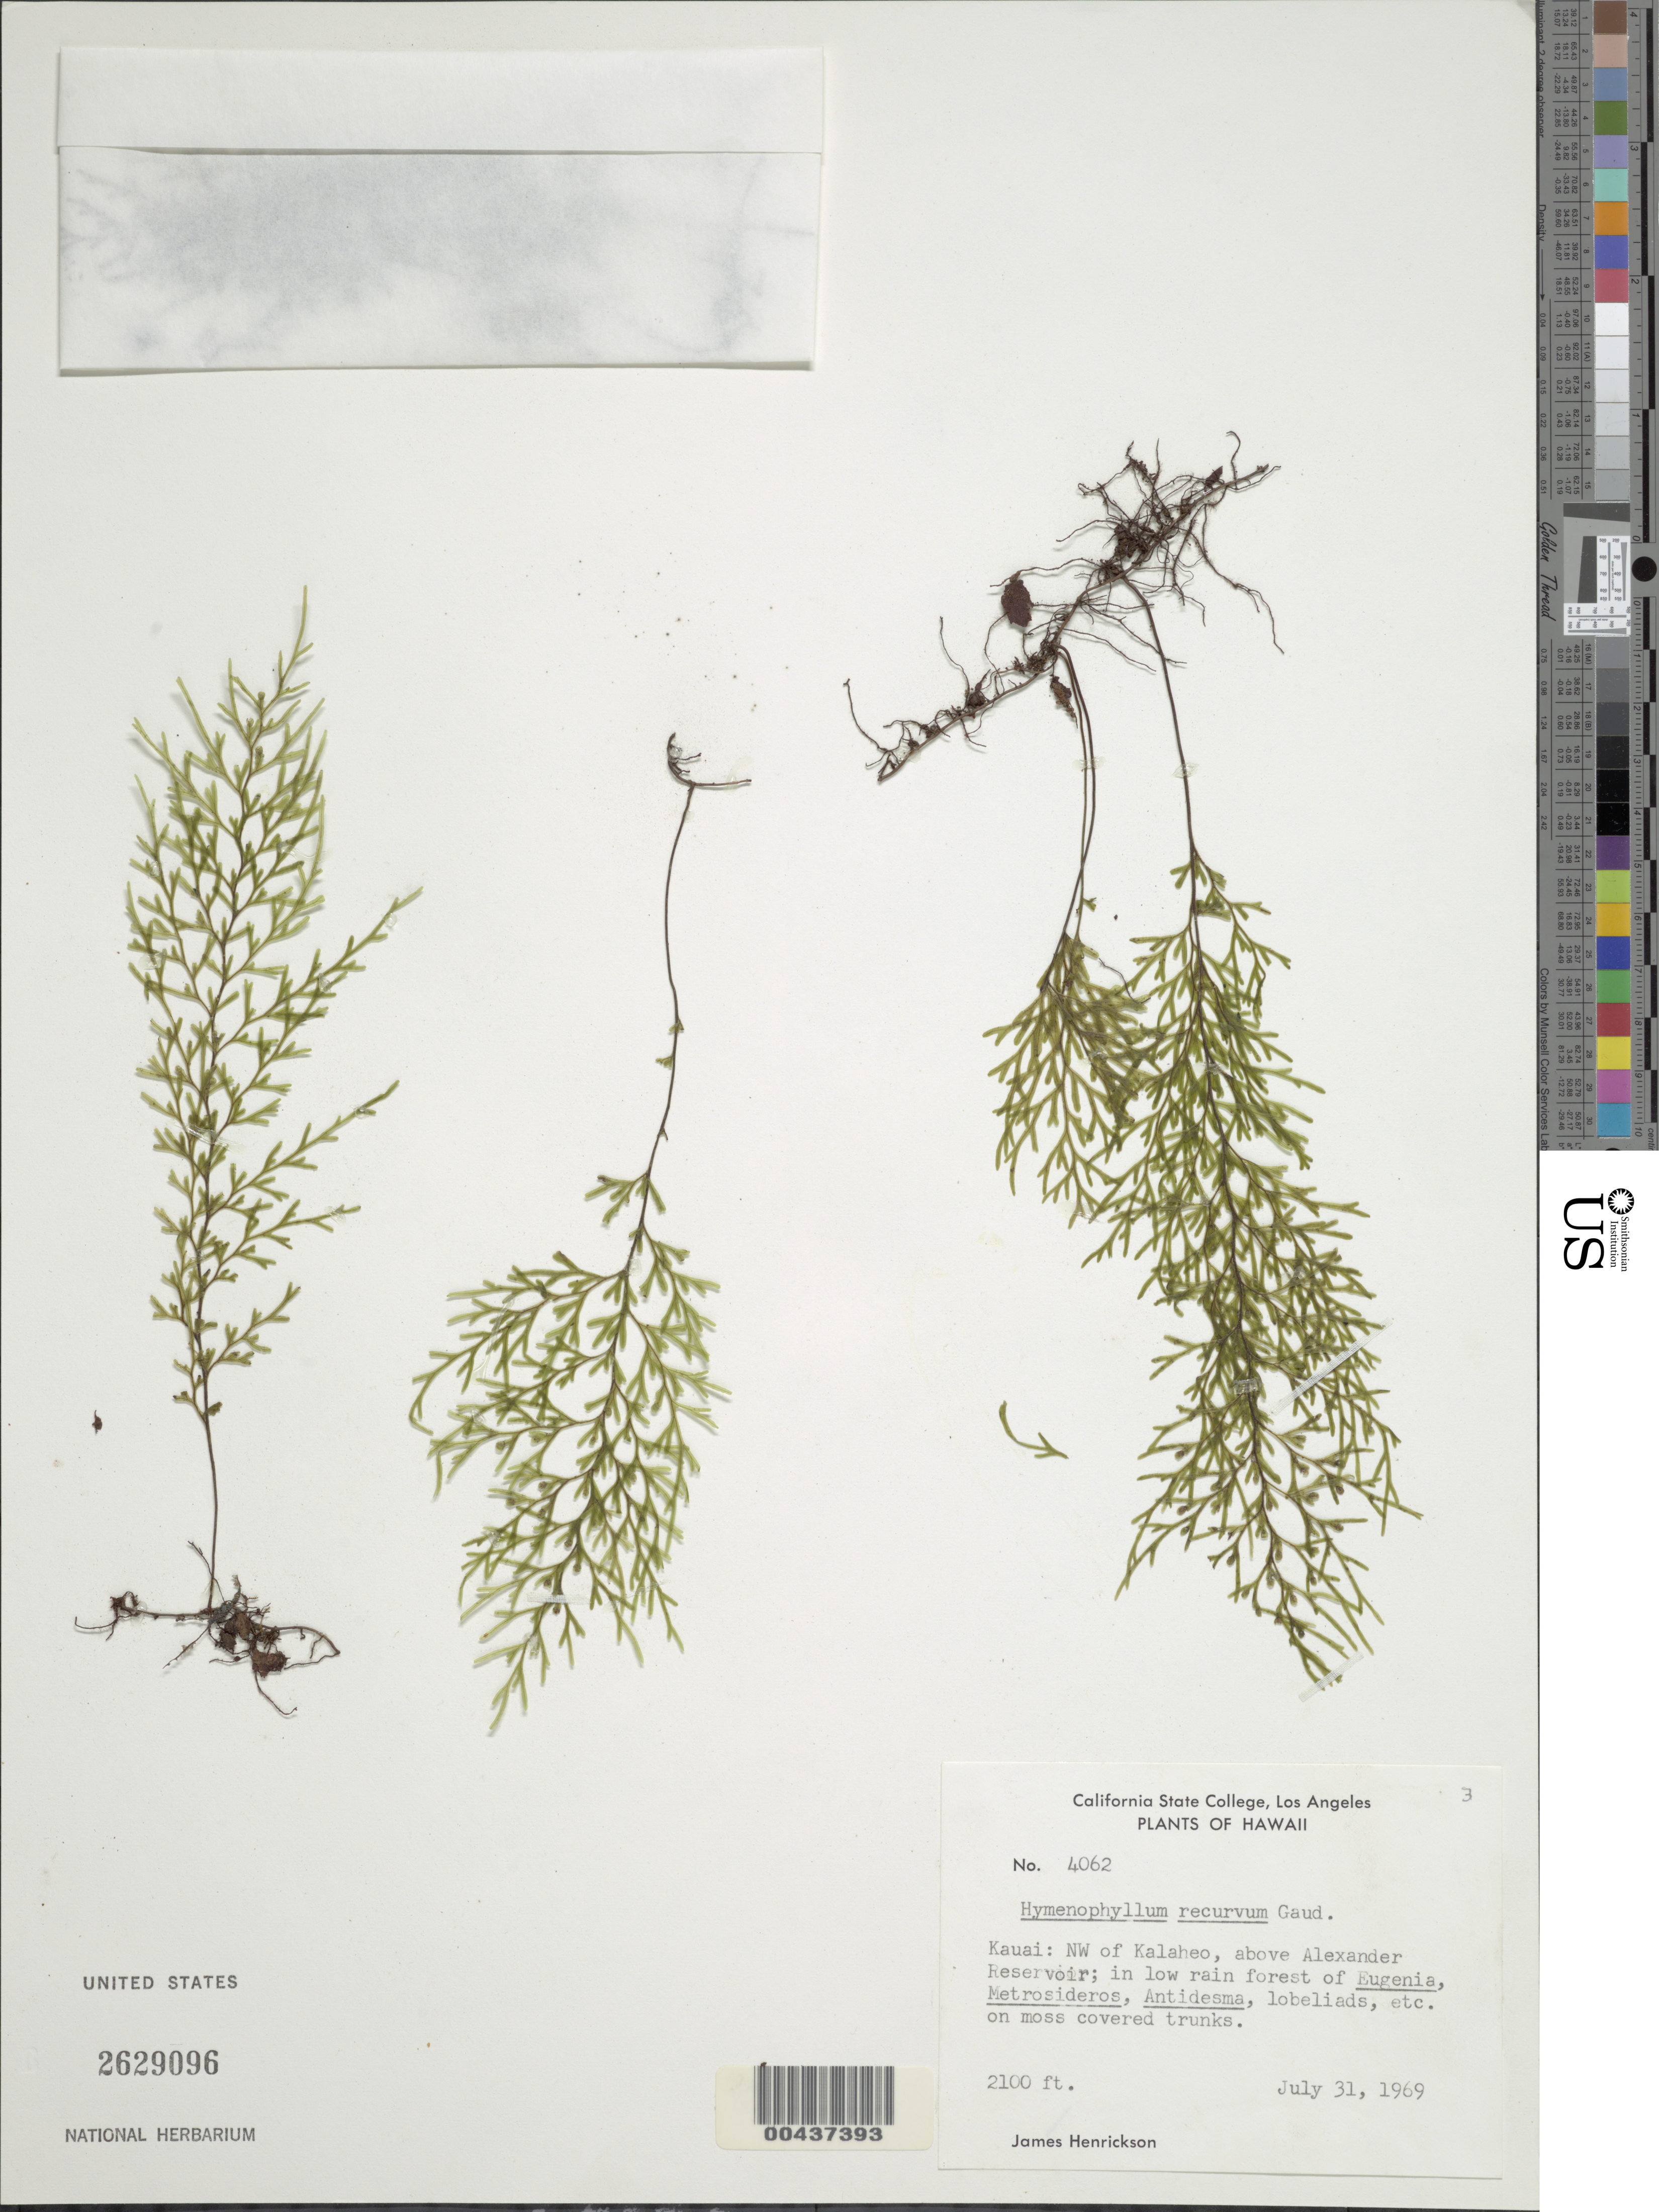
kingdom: Plantae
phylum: Tracheophyta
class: Polypodiopsida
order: Hymenophyllales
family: Hymenophyllaceae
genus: Hymenophyllum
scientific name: Hymenophyllum recurvum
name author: Gaudich.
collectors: J. S. Henrickson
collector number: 4062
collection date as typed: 31 Jul 1969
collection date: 1969-07-31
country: United States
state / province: Hawaii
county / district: Kauai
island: Kaua'i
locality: Kauai: NW of Kalaheo, above Alexander Reservoir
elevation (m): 640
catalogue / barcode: US 2629096